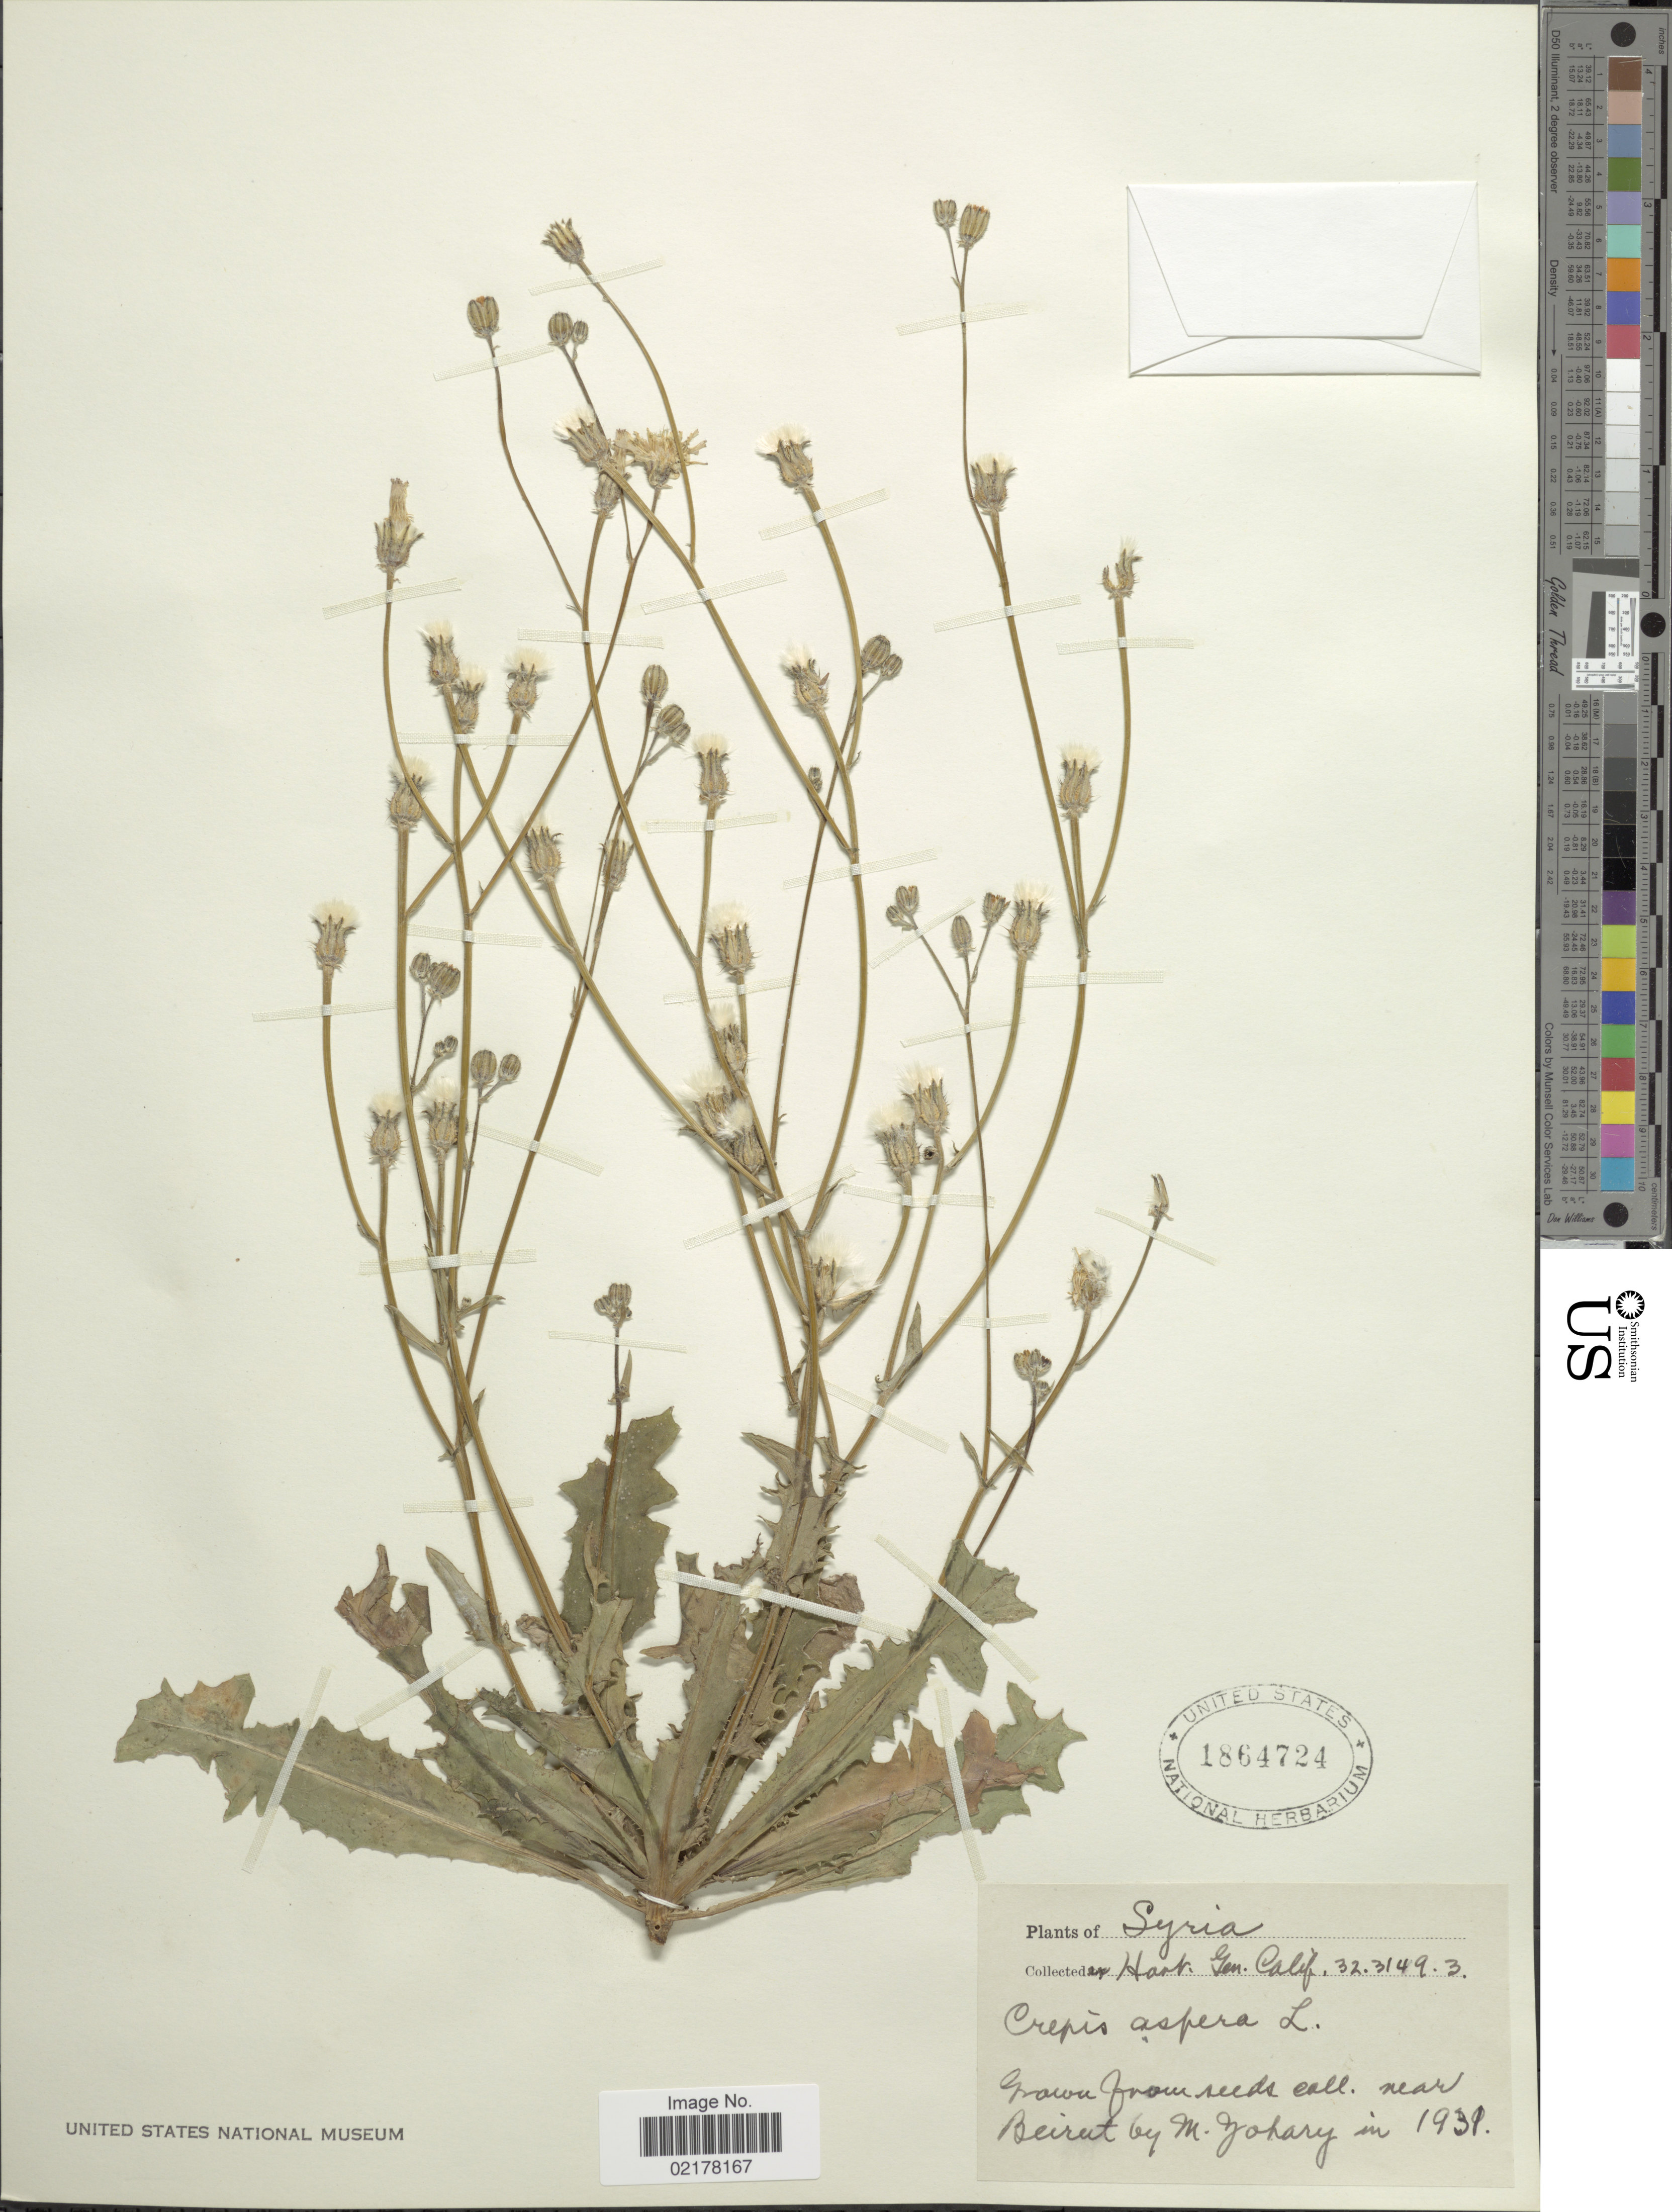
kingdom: Plantae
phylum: Tracheophyta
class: Magnoliopsida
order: Asterales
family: Asteraceae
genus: Crepis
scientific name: Crepis aspera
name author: L.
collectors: Hort. Gen. Calif.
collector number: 3231493?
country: Syria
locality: Syria [unsure placement]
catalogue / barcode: US 1864724